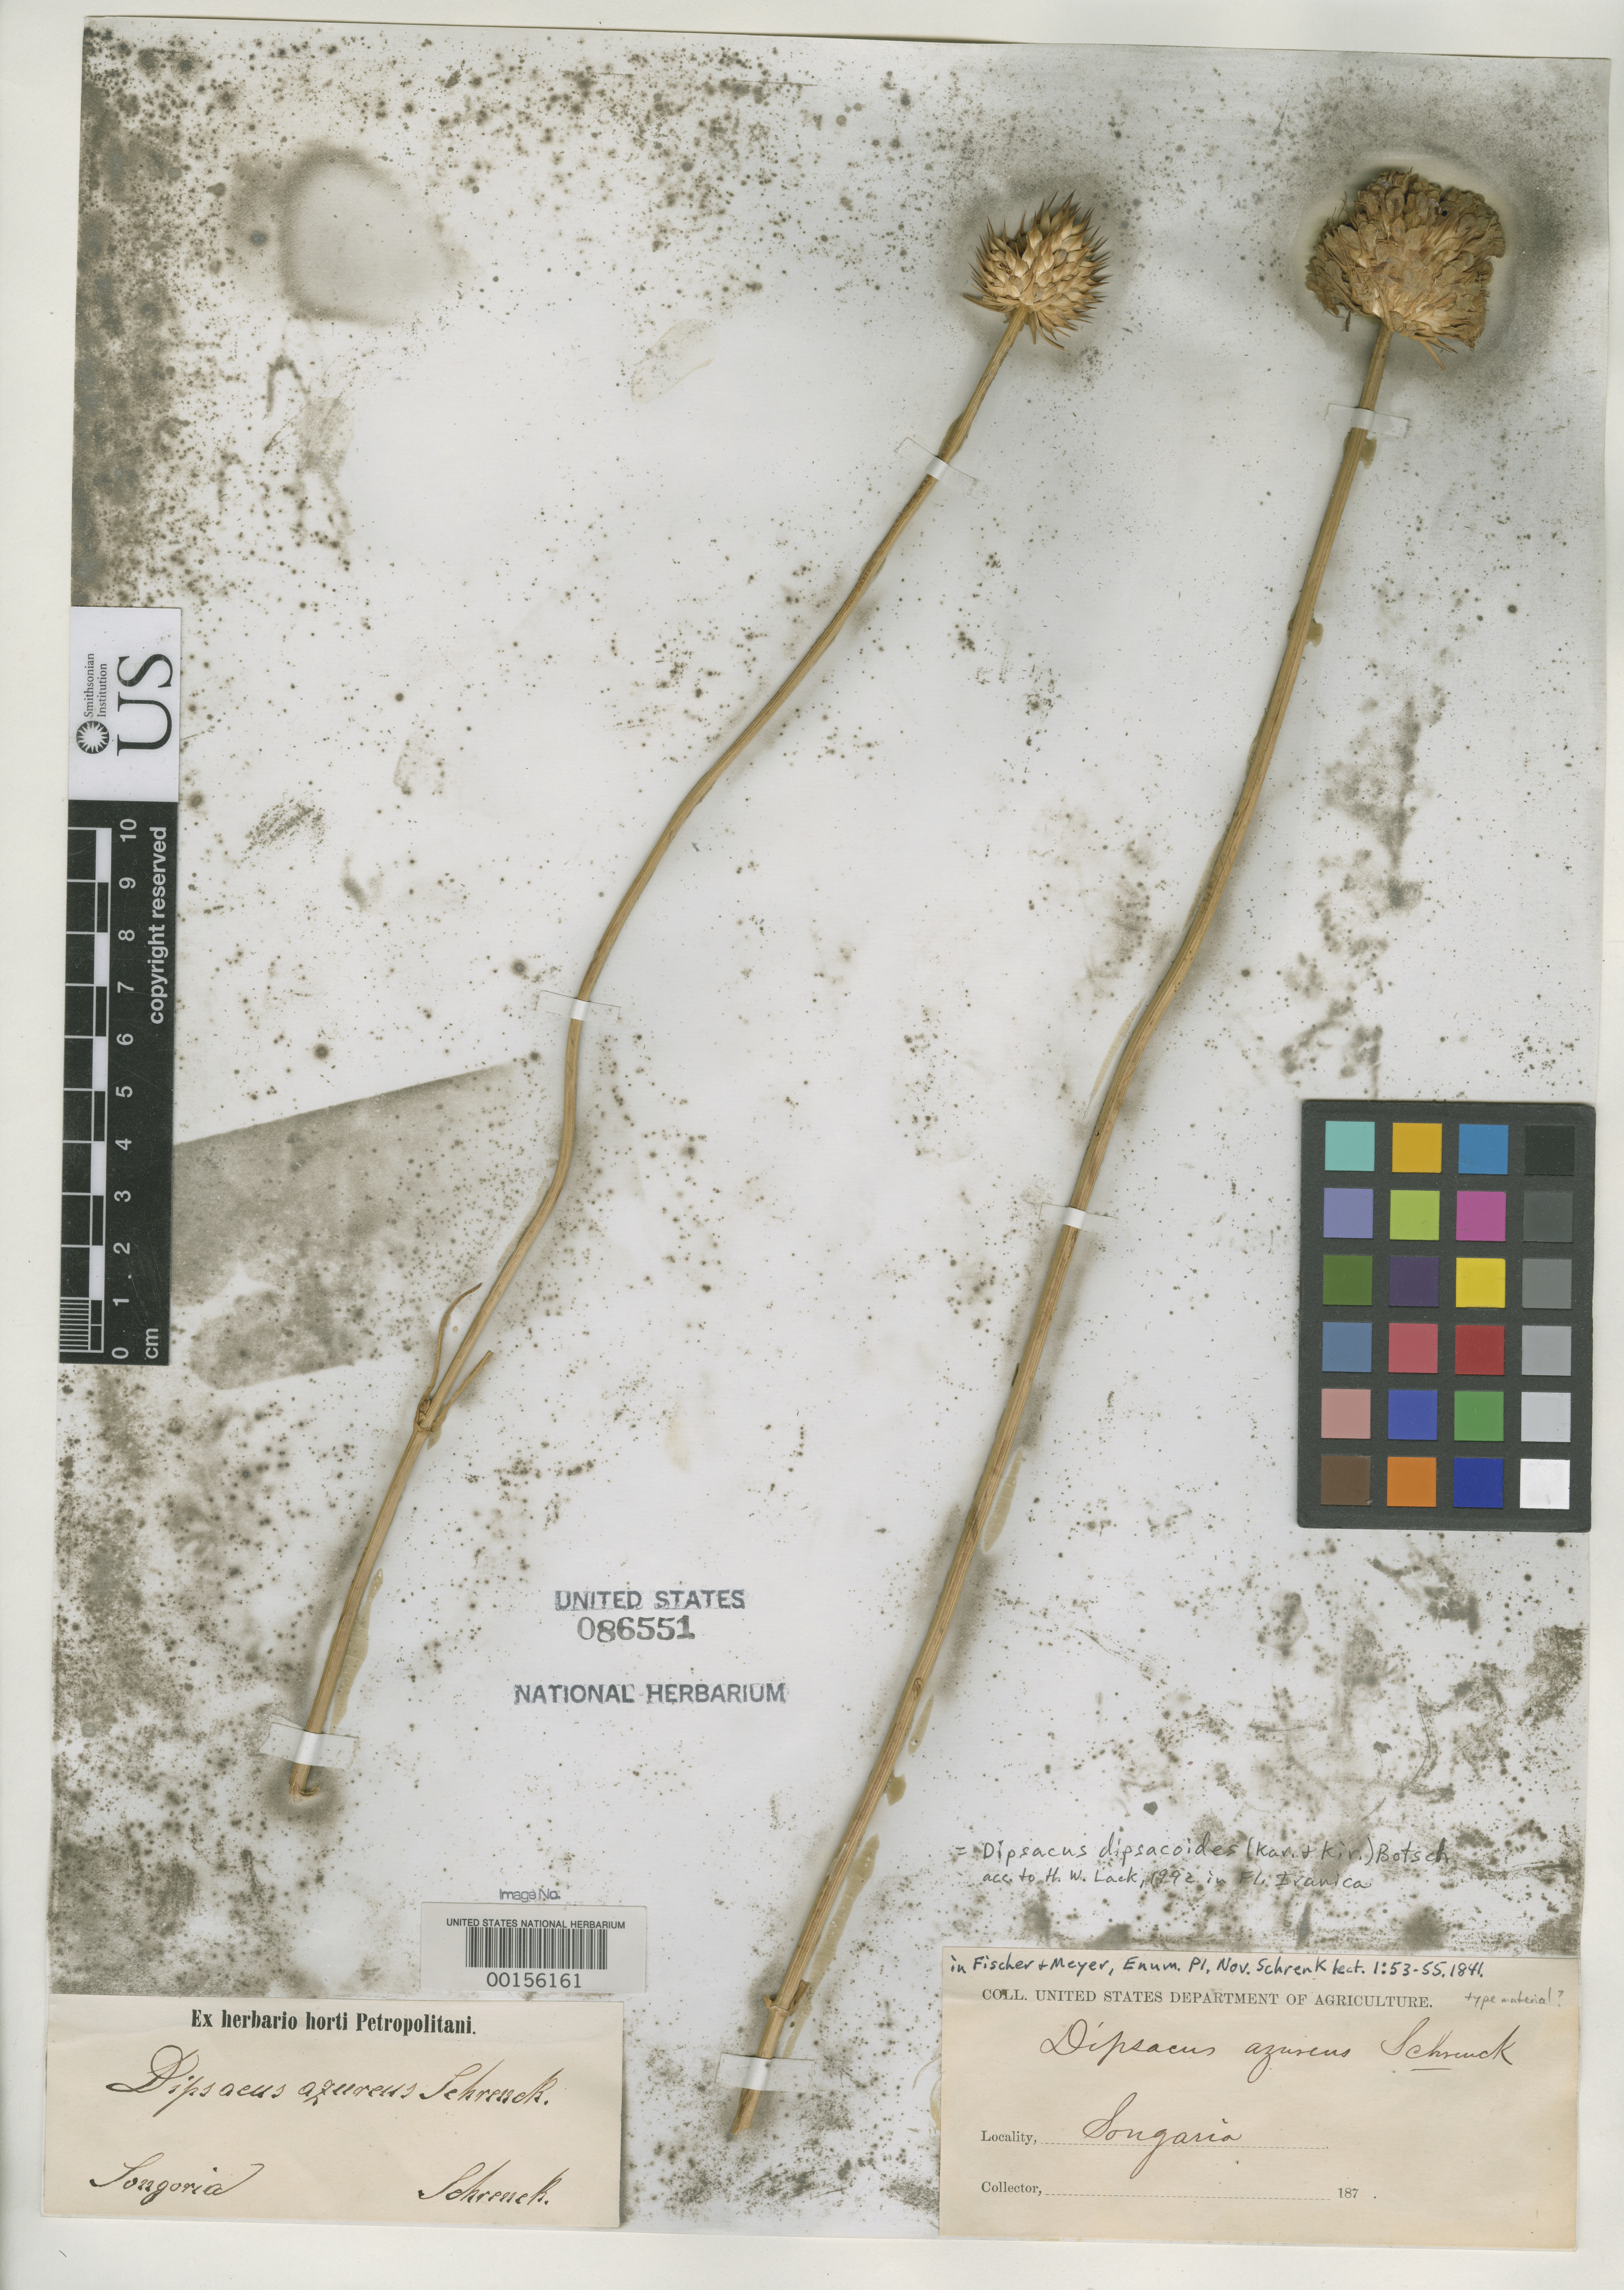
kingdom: Plantae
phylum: Tracheophyta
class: Magnoliopsida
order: Dipsacales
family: Caprifoliaceae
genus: Dipsacus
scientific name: Dipsacus azureus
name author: Schrenk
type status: Possible Type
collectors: A. G. von Schrenk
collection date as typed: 187-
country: China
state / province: Xinjiang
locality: Songaria (Dzungaria); Beijian.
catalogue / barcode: US 86551